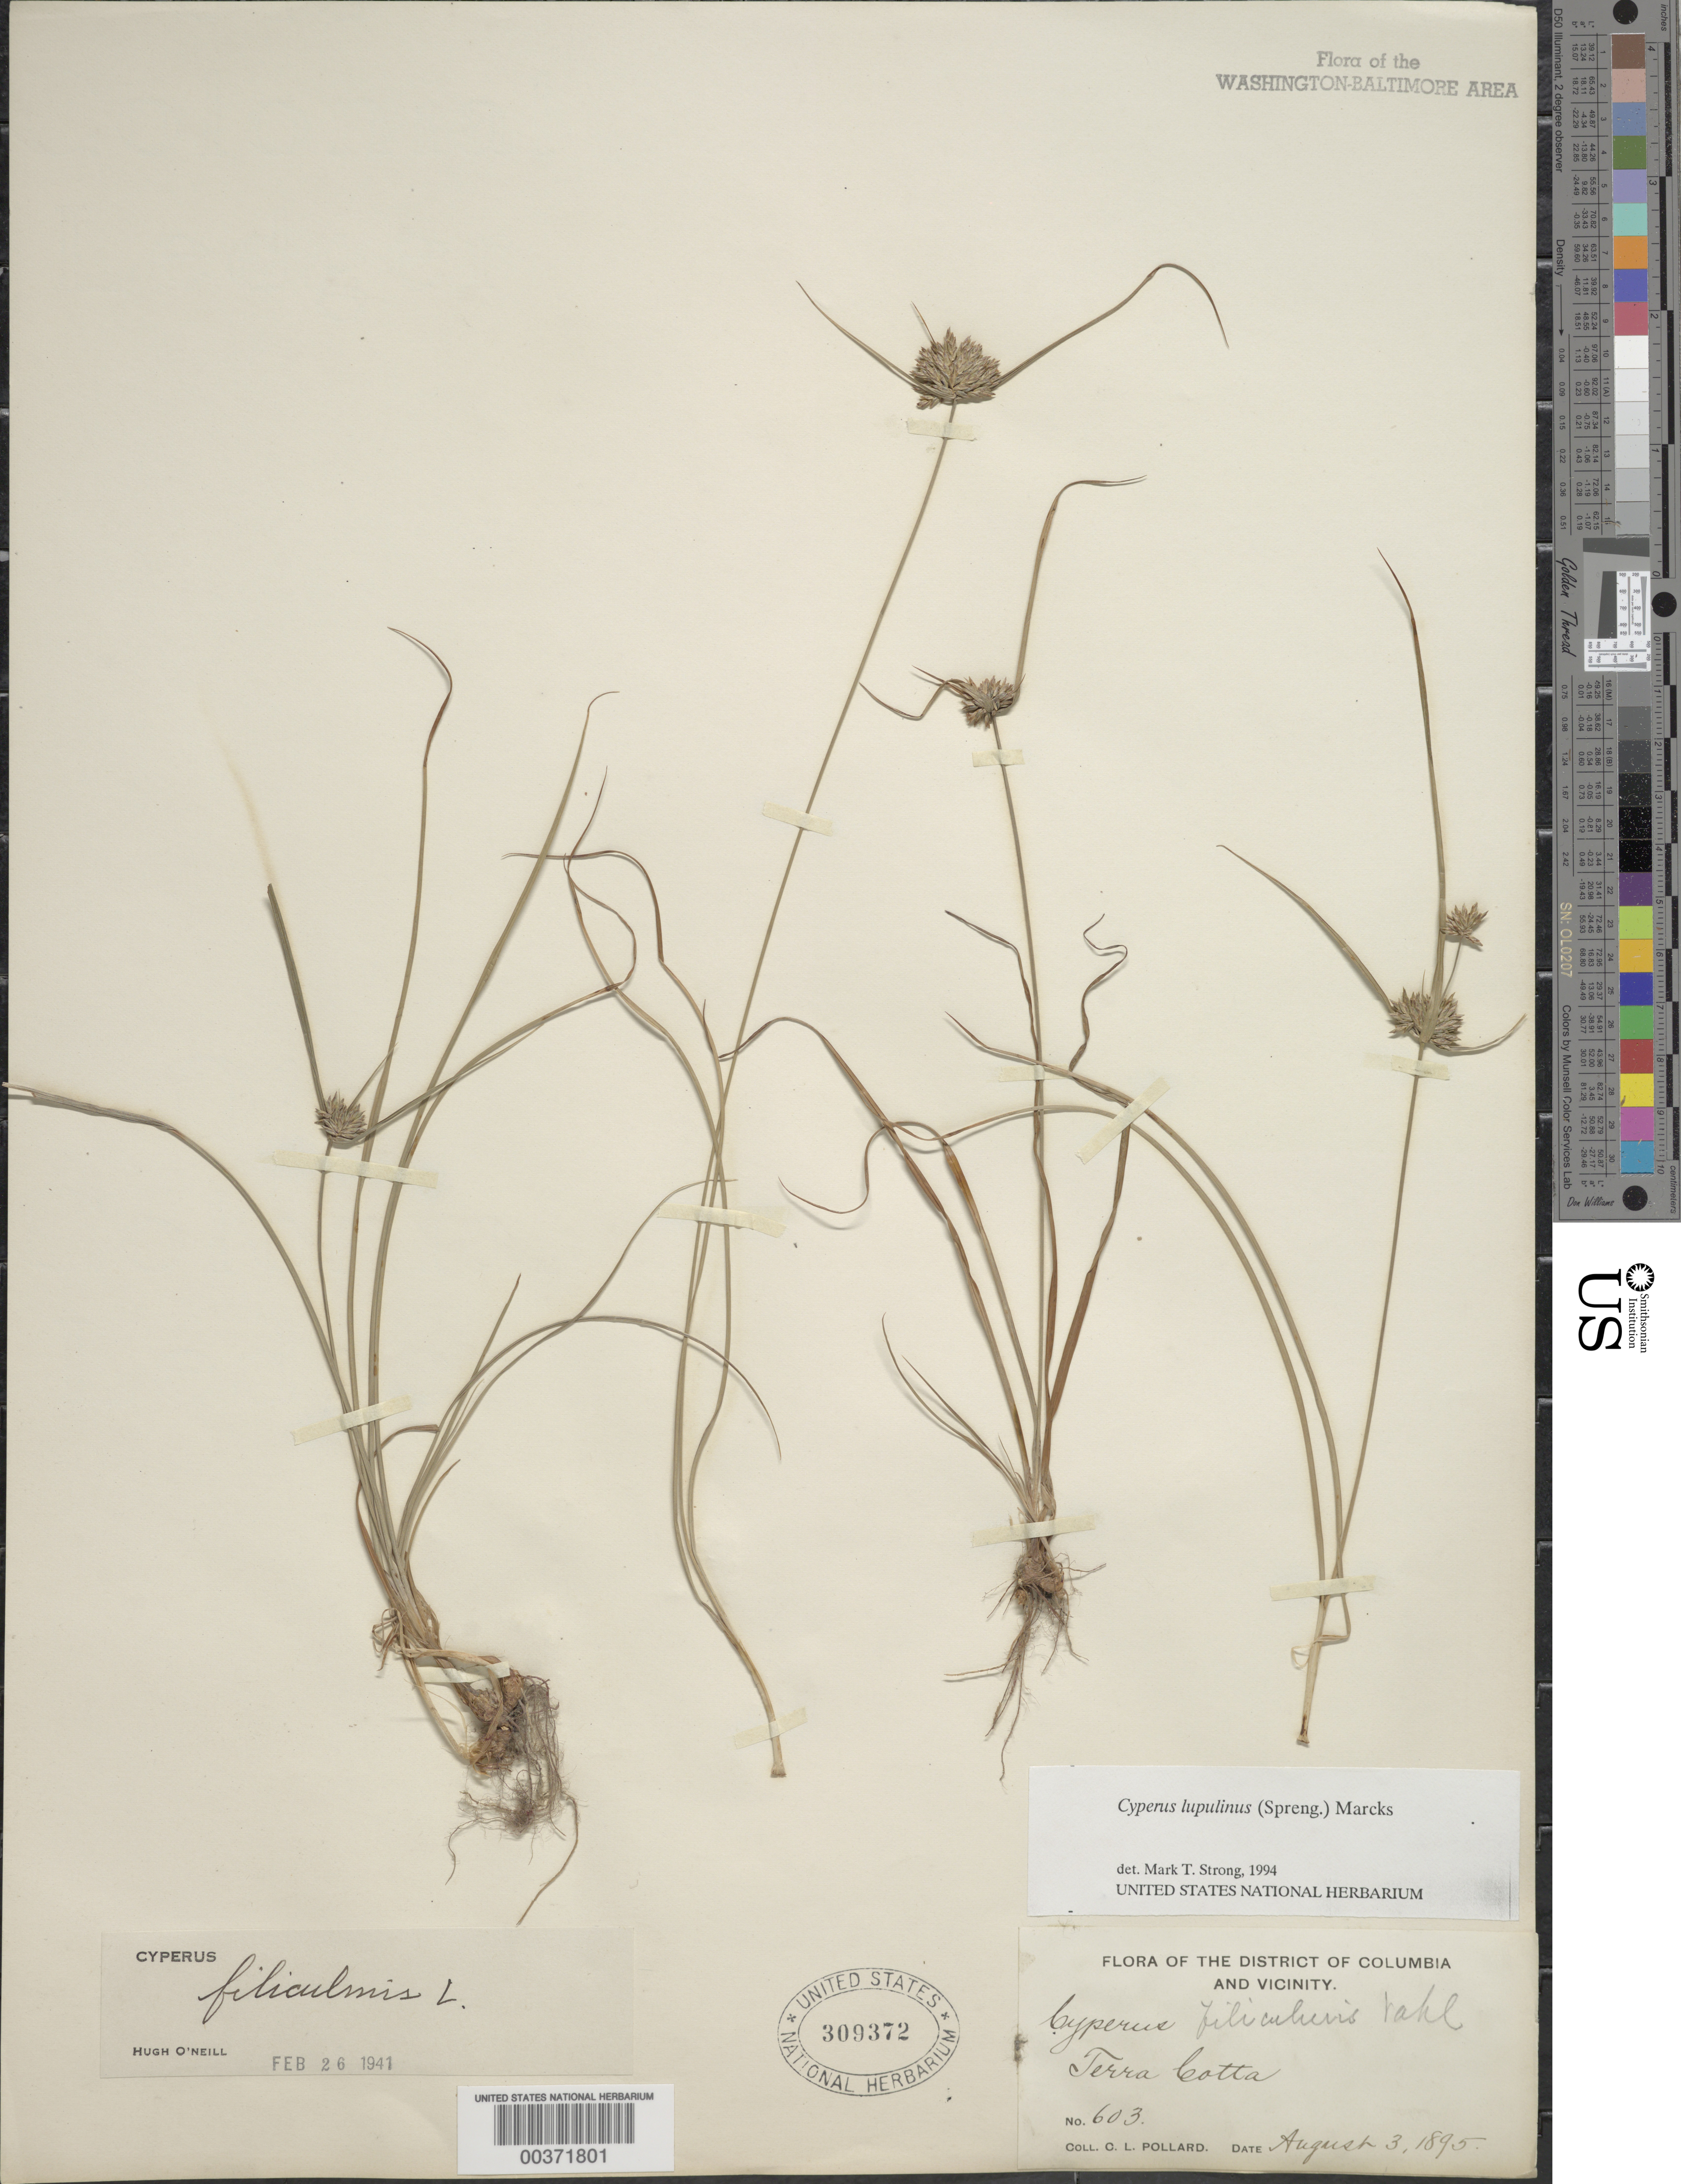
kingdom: Plantae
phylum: Tracheophyta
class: Liliopsida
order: Poales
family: Cyperaceae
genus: Cyperus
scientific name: Cyperus lupulinus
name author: (Spreng.) Marcks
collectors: C. L. Pollard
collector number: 603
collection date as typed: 03 Aug 1895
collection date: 1895-08-03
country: United States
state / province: District of Columbia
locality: Terra Cotta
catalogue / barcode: US 309372